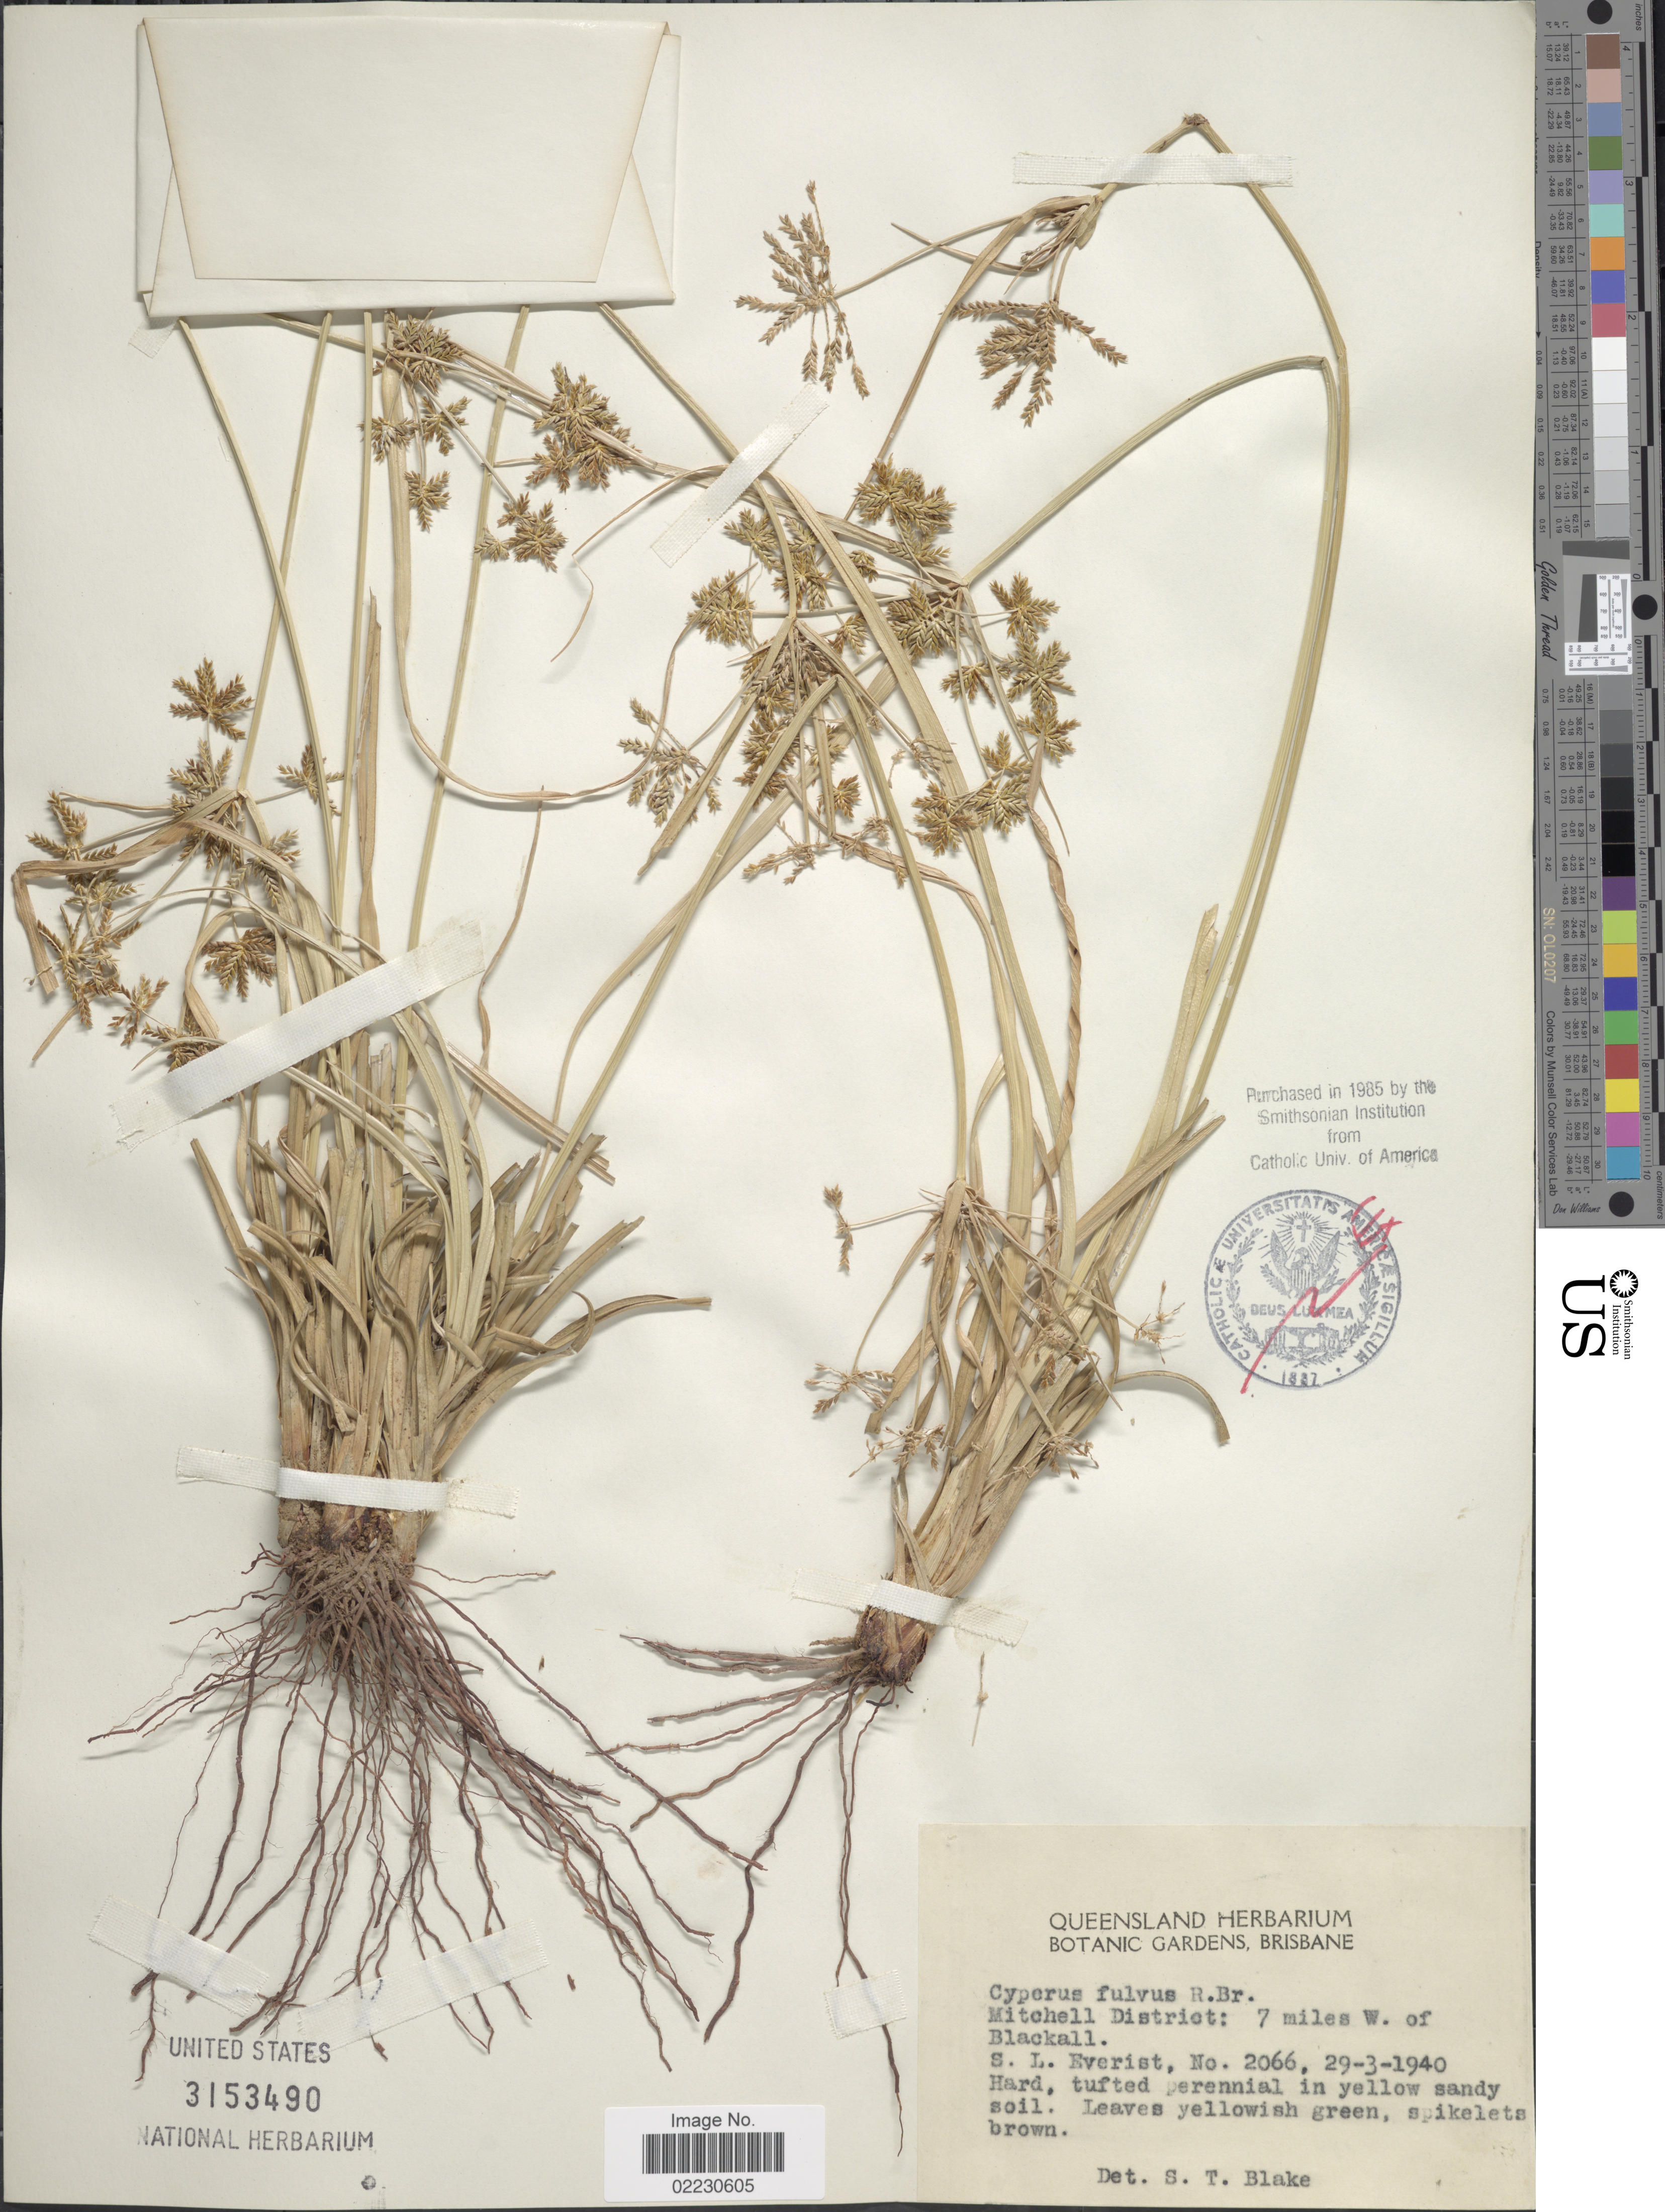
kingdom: Plantae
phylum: Tracheophyta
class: Liliopsida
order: Poales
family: Cyperaceae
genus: Cyperus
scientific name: Cyperus fulvus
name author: R. Br.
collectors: S. Everist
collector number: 2066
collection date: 1940-03-29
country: Australia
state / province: Queensland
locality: Mitchell District: 7 miles W. of Blackall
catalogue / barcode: US 3153490